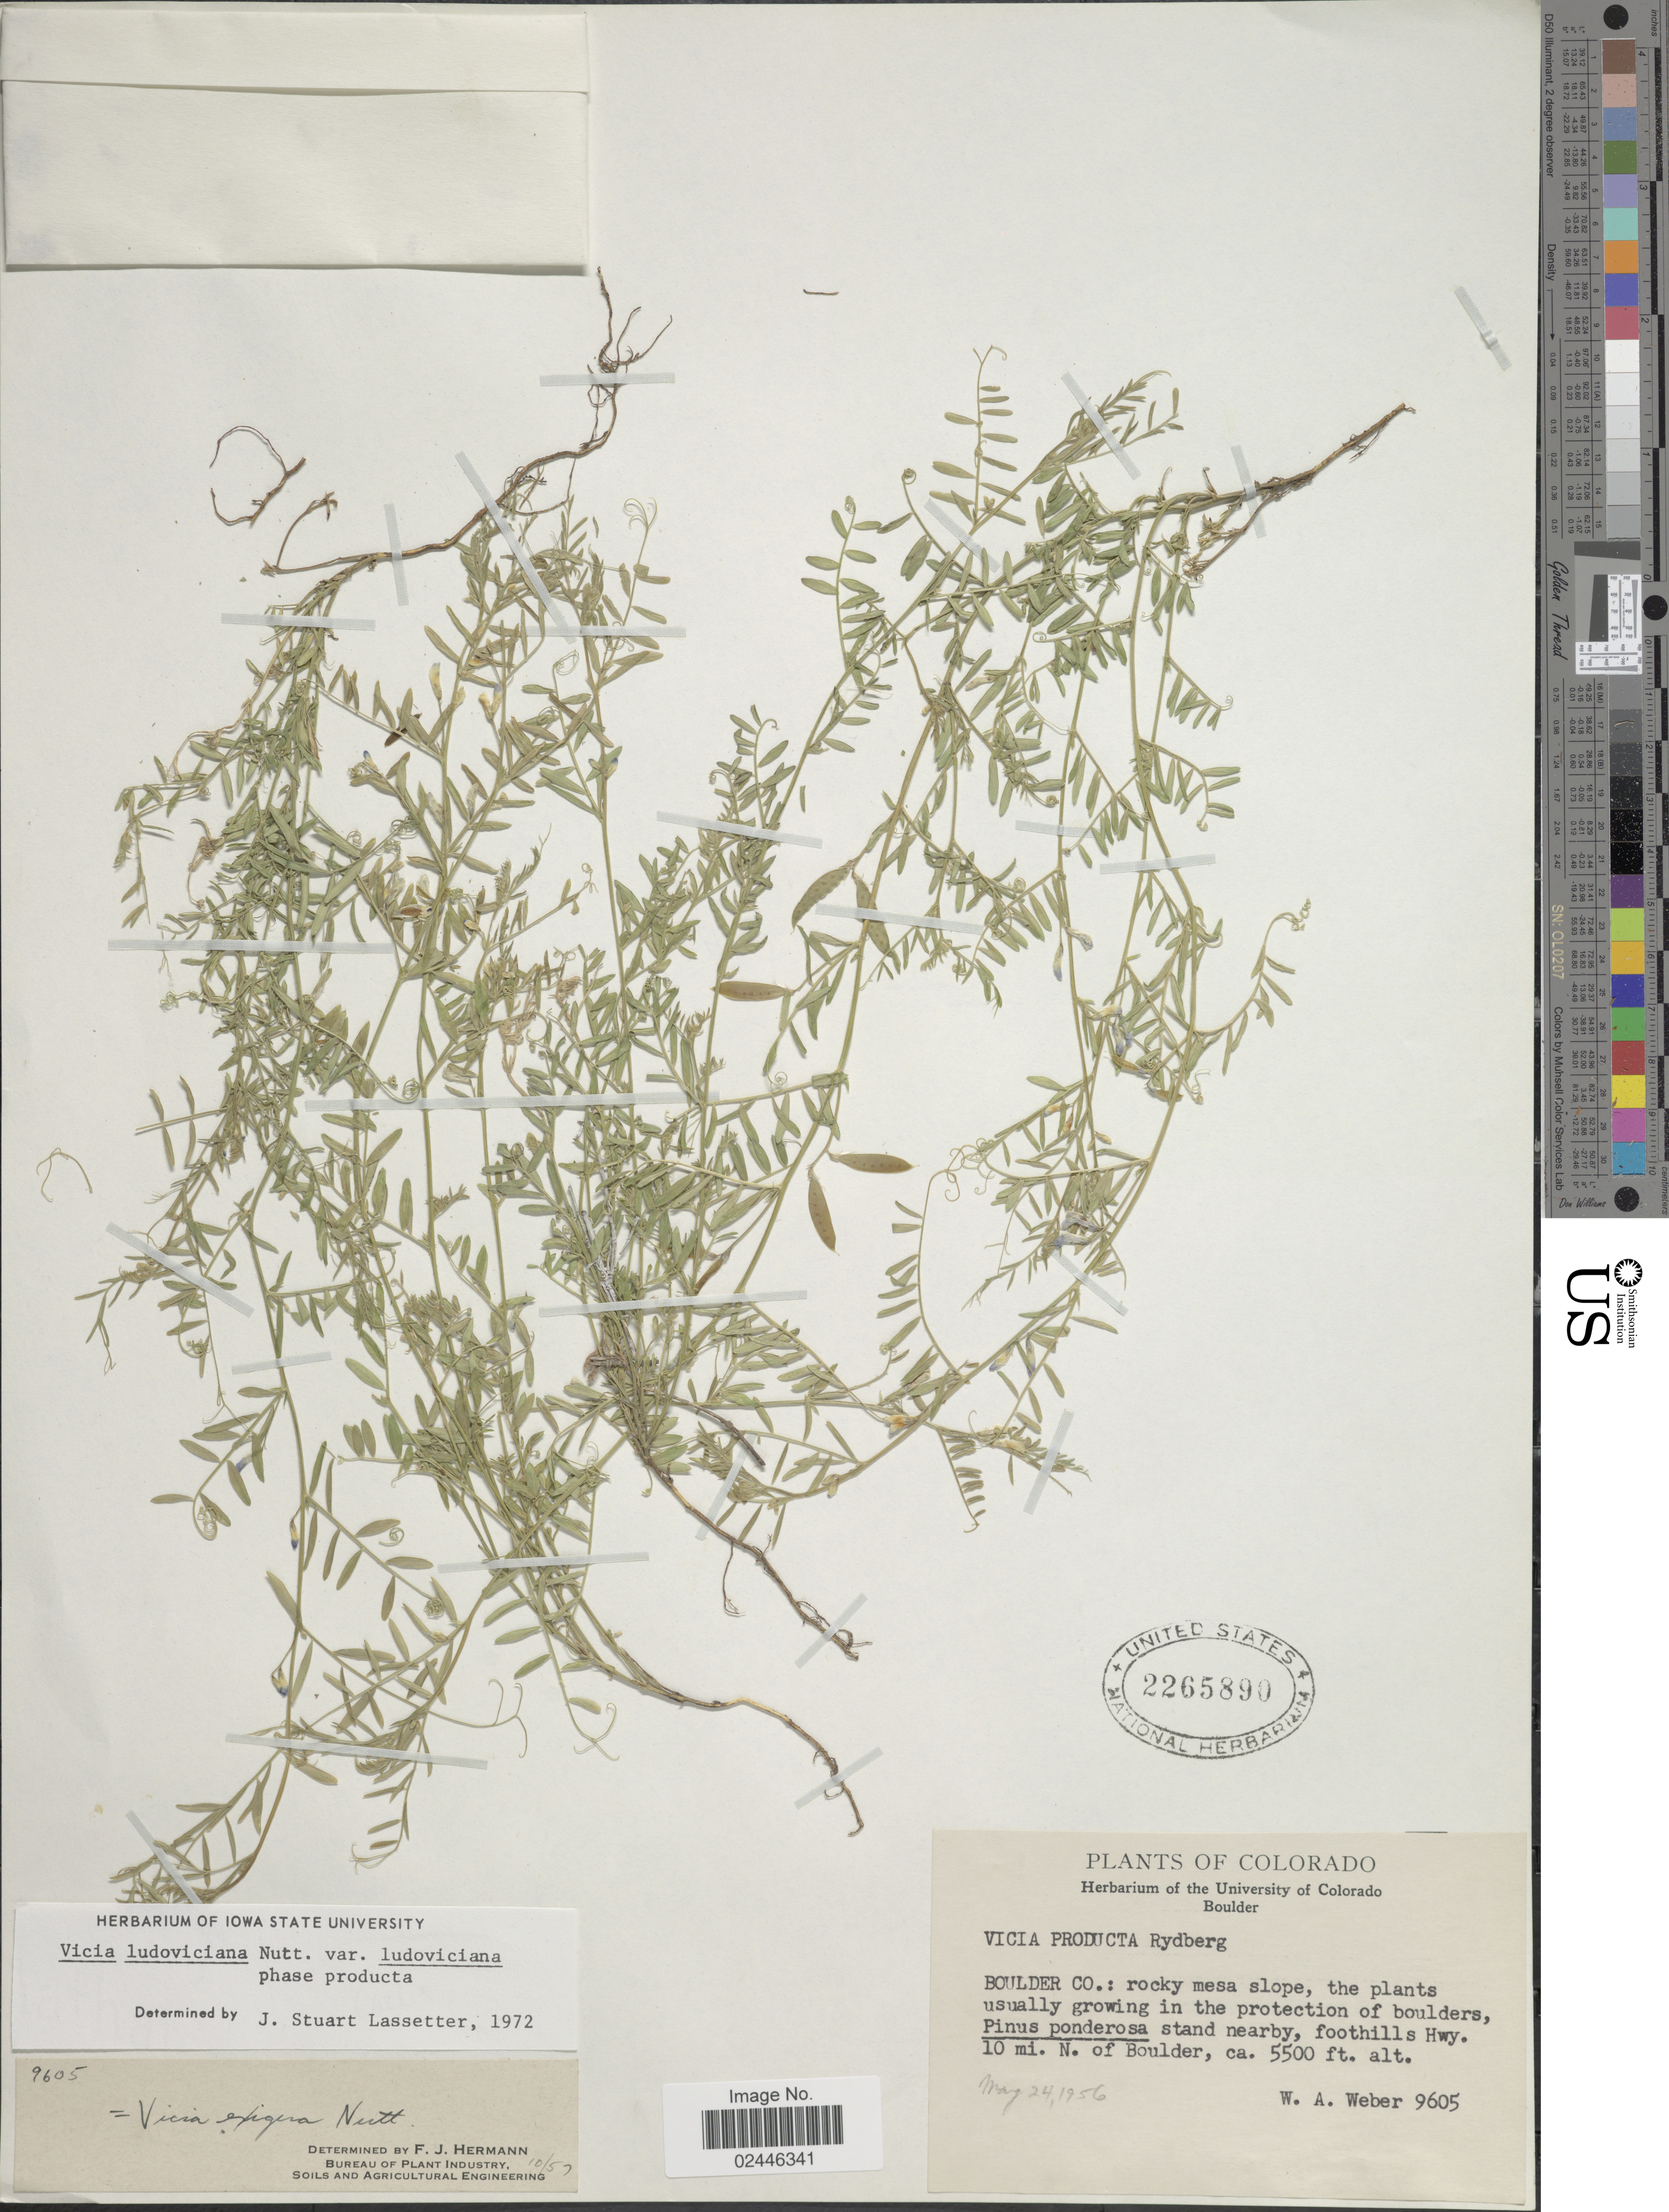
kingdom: Plantae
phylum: Tracheophyta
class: Magnoliopsida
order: Fabales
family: Fabaceae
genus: Vicia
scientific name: Vicia ludoviciana var. ludoviciana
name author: Nutt. ex Torr. & A. Gray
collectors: W. A. Weber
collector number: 9605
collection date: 1956-05-24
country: United States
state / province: Colorado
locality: Boulder Co.: rocky mesa slope, foothills Hwy. 10 mi N. of Boulder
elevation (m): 1676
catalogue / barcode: US 2265890